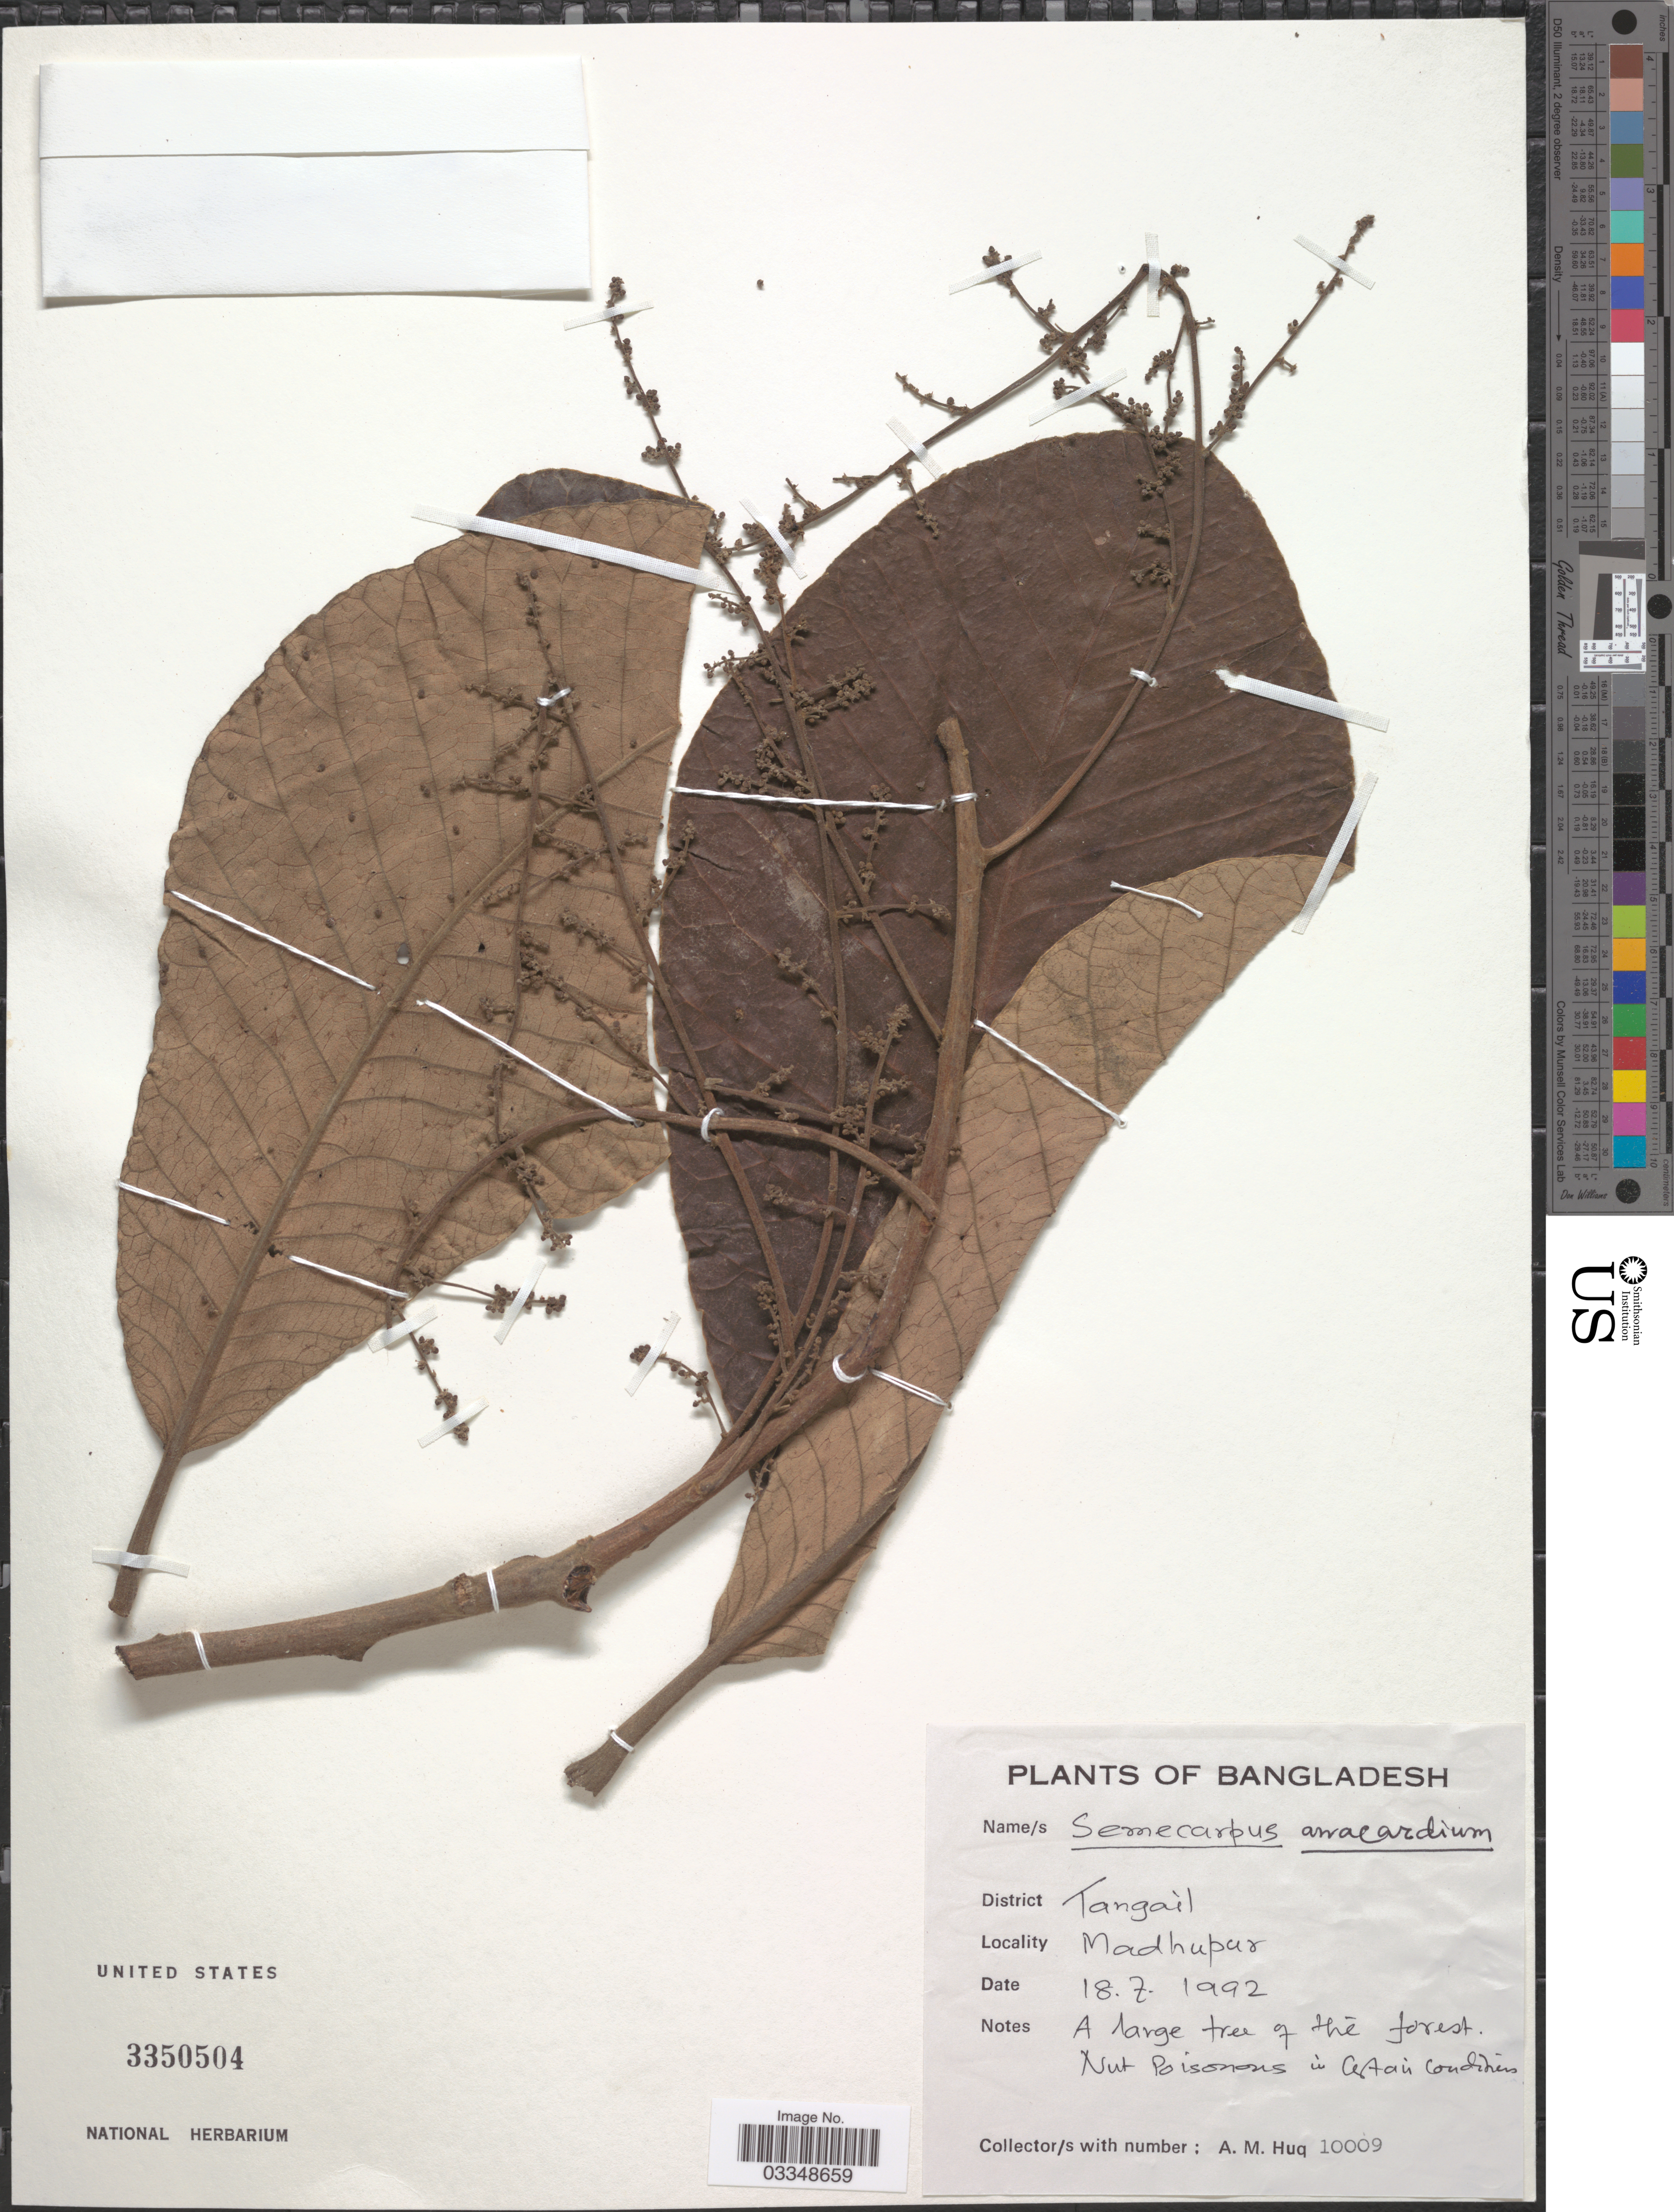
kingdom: Plantae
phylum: Tracheophyta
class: Magnoliopsida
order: Sapindales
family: Anacardiaceae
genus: Semecarpus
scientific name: Semecarpus anacardium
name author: L. f.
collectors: A. M. Huq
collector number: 10009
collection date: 1992-07-18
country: Bangladesh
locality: District Tangail. Madhupur.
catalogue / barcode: US 3350504